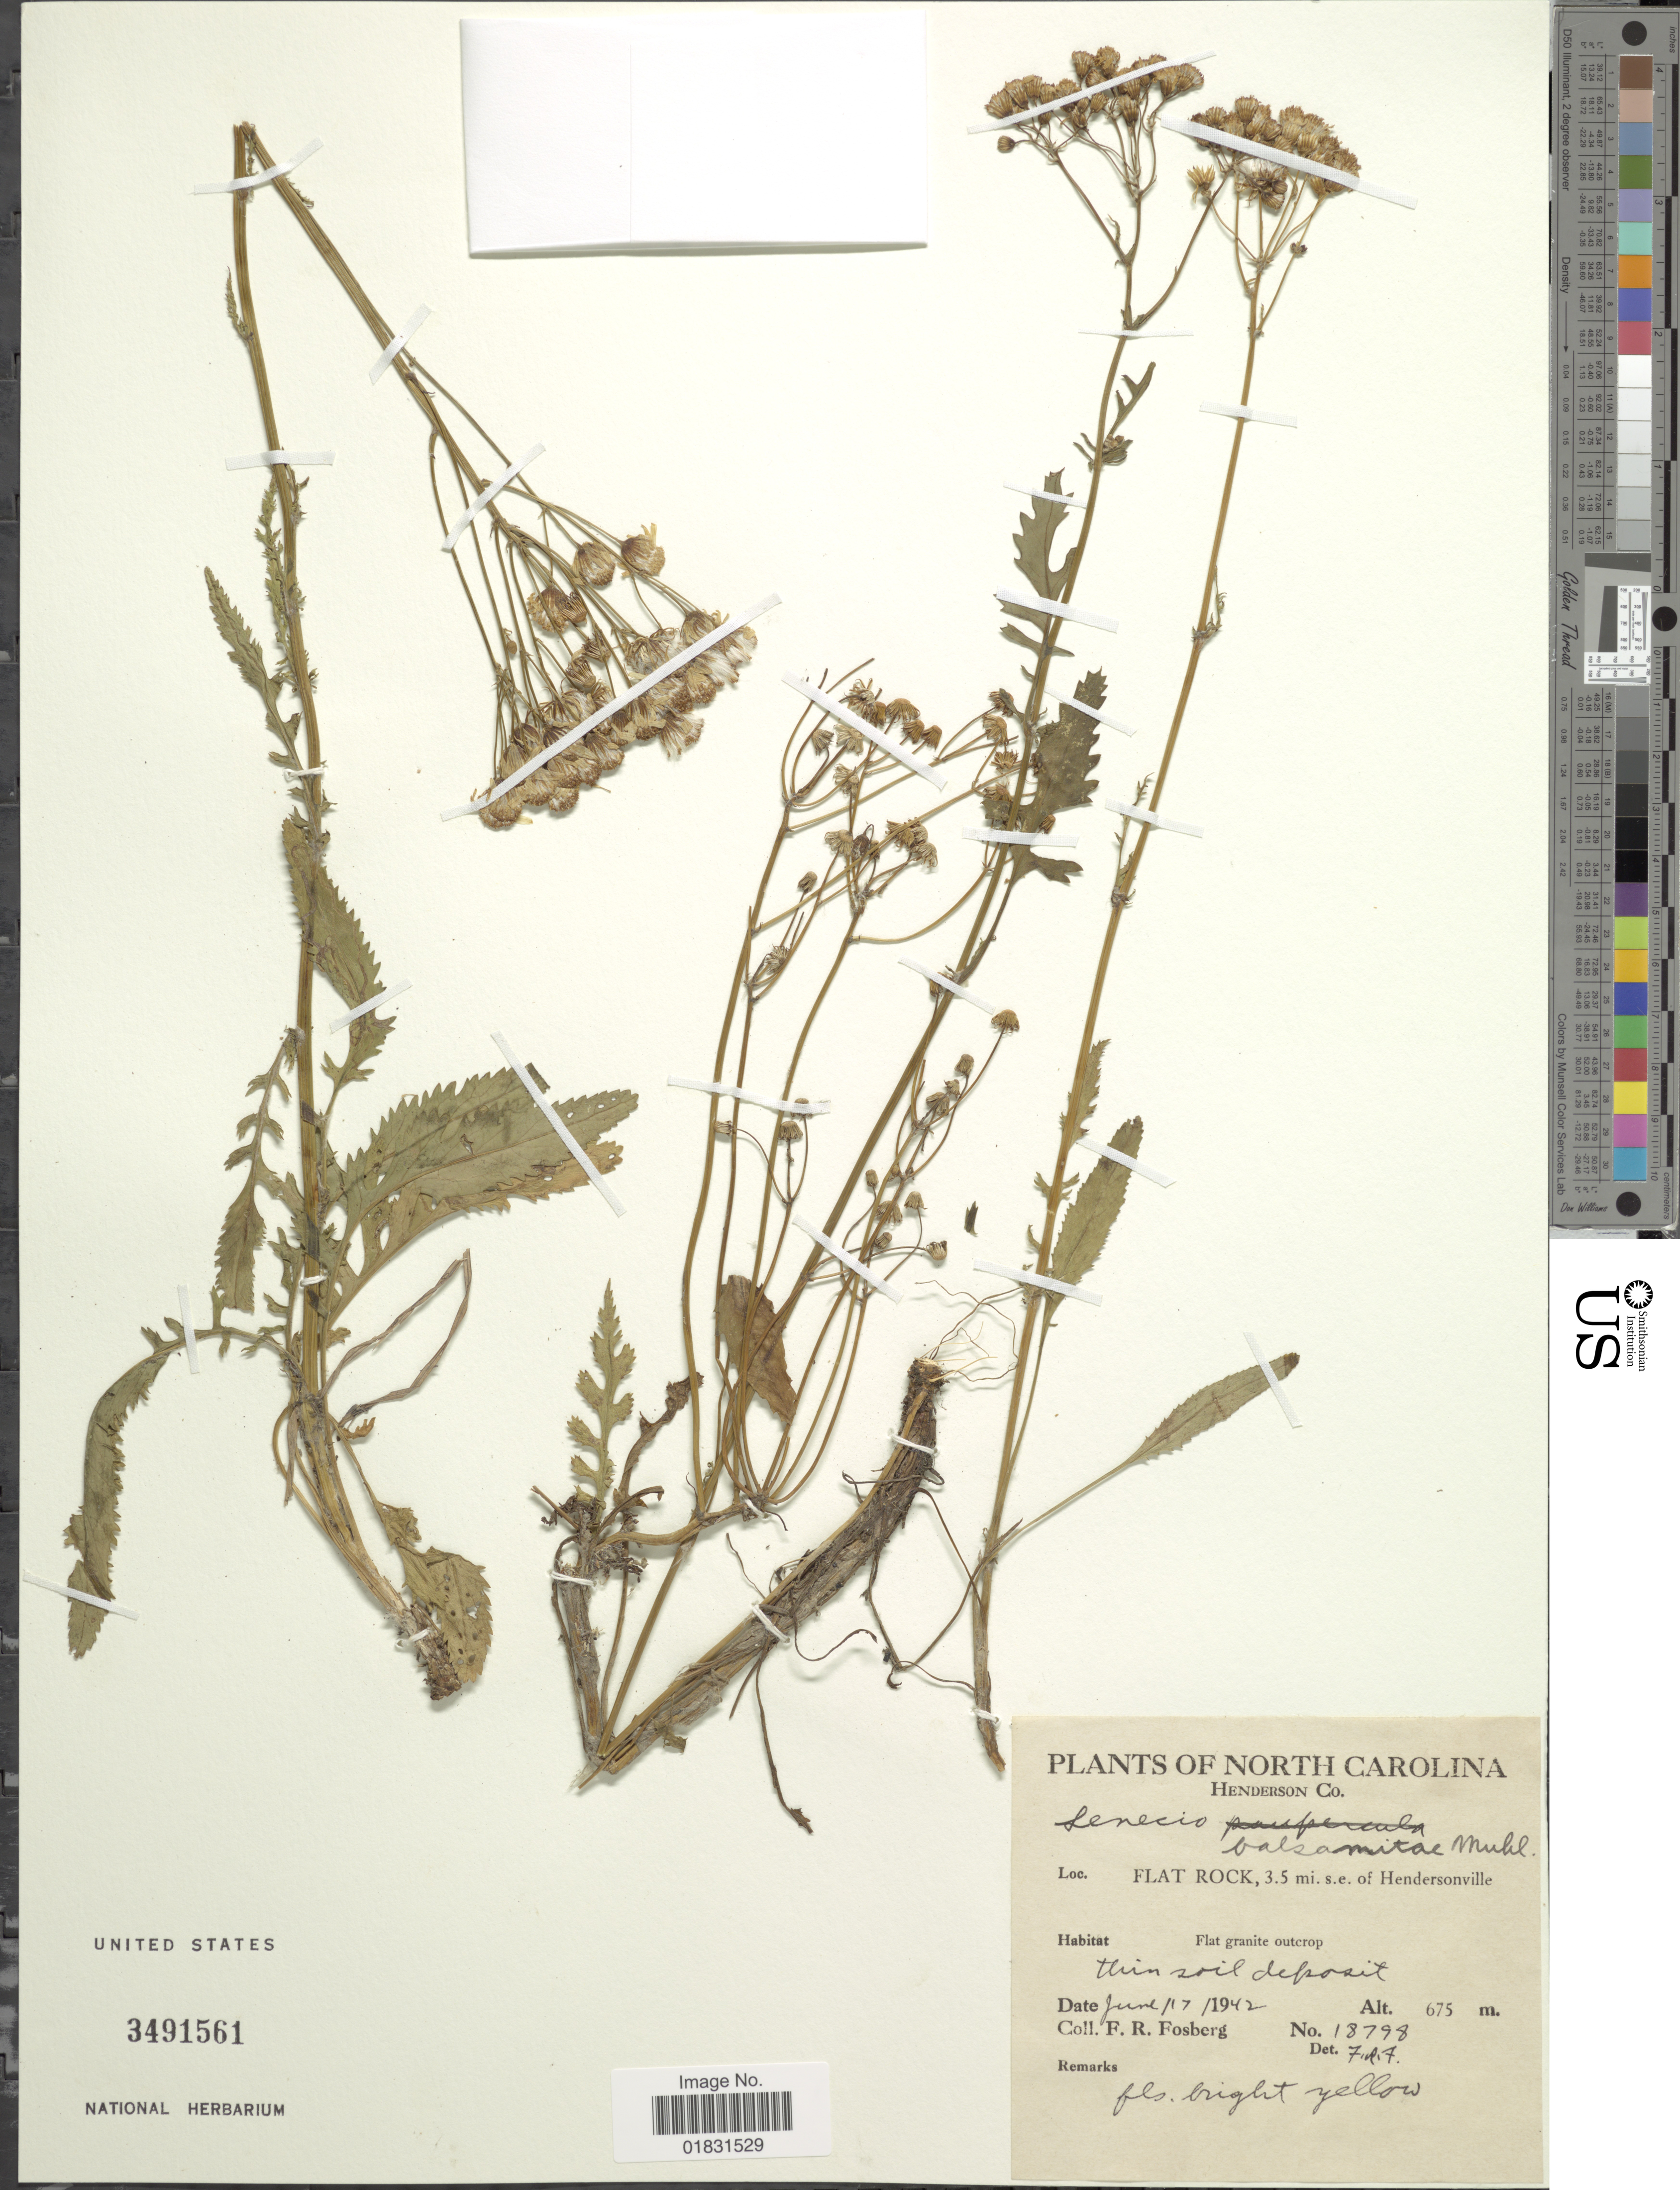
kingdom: Plantae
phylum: Tracheophyta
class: Magnoliopsida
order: Asterales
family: Asteraceae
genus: Packera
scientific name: Packera paupercula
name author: (Michx.) Á. Löve & D. Löve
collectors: F. R. Fosberg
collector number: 18798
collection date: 1942-06-17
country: United States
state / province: North Carolina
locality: Henderson Co, Flat Rock, 3.5 mi s.e. Hendersonville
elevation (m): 675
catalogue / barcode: US 3491561